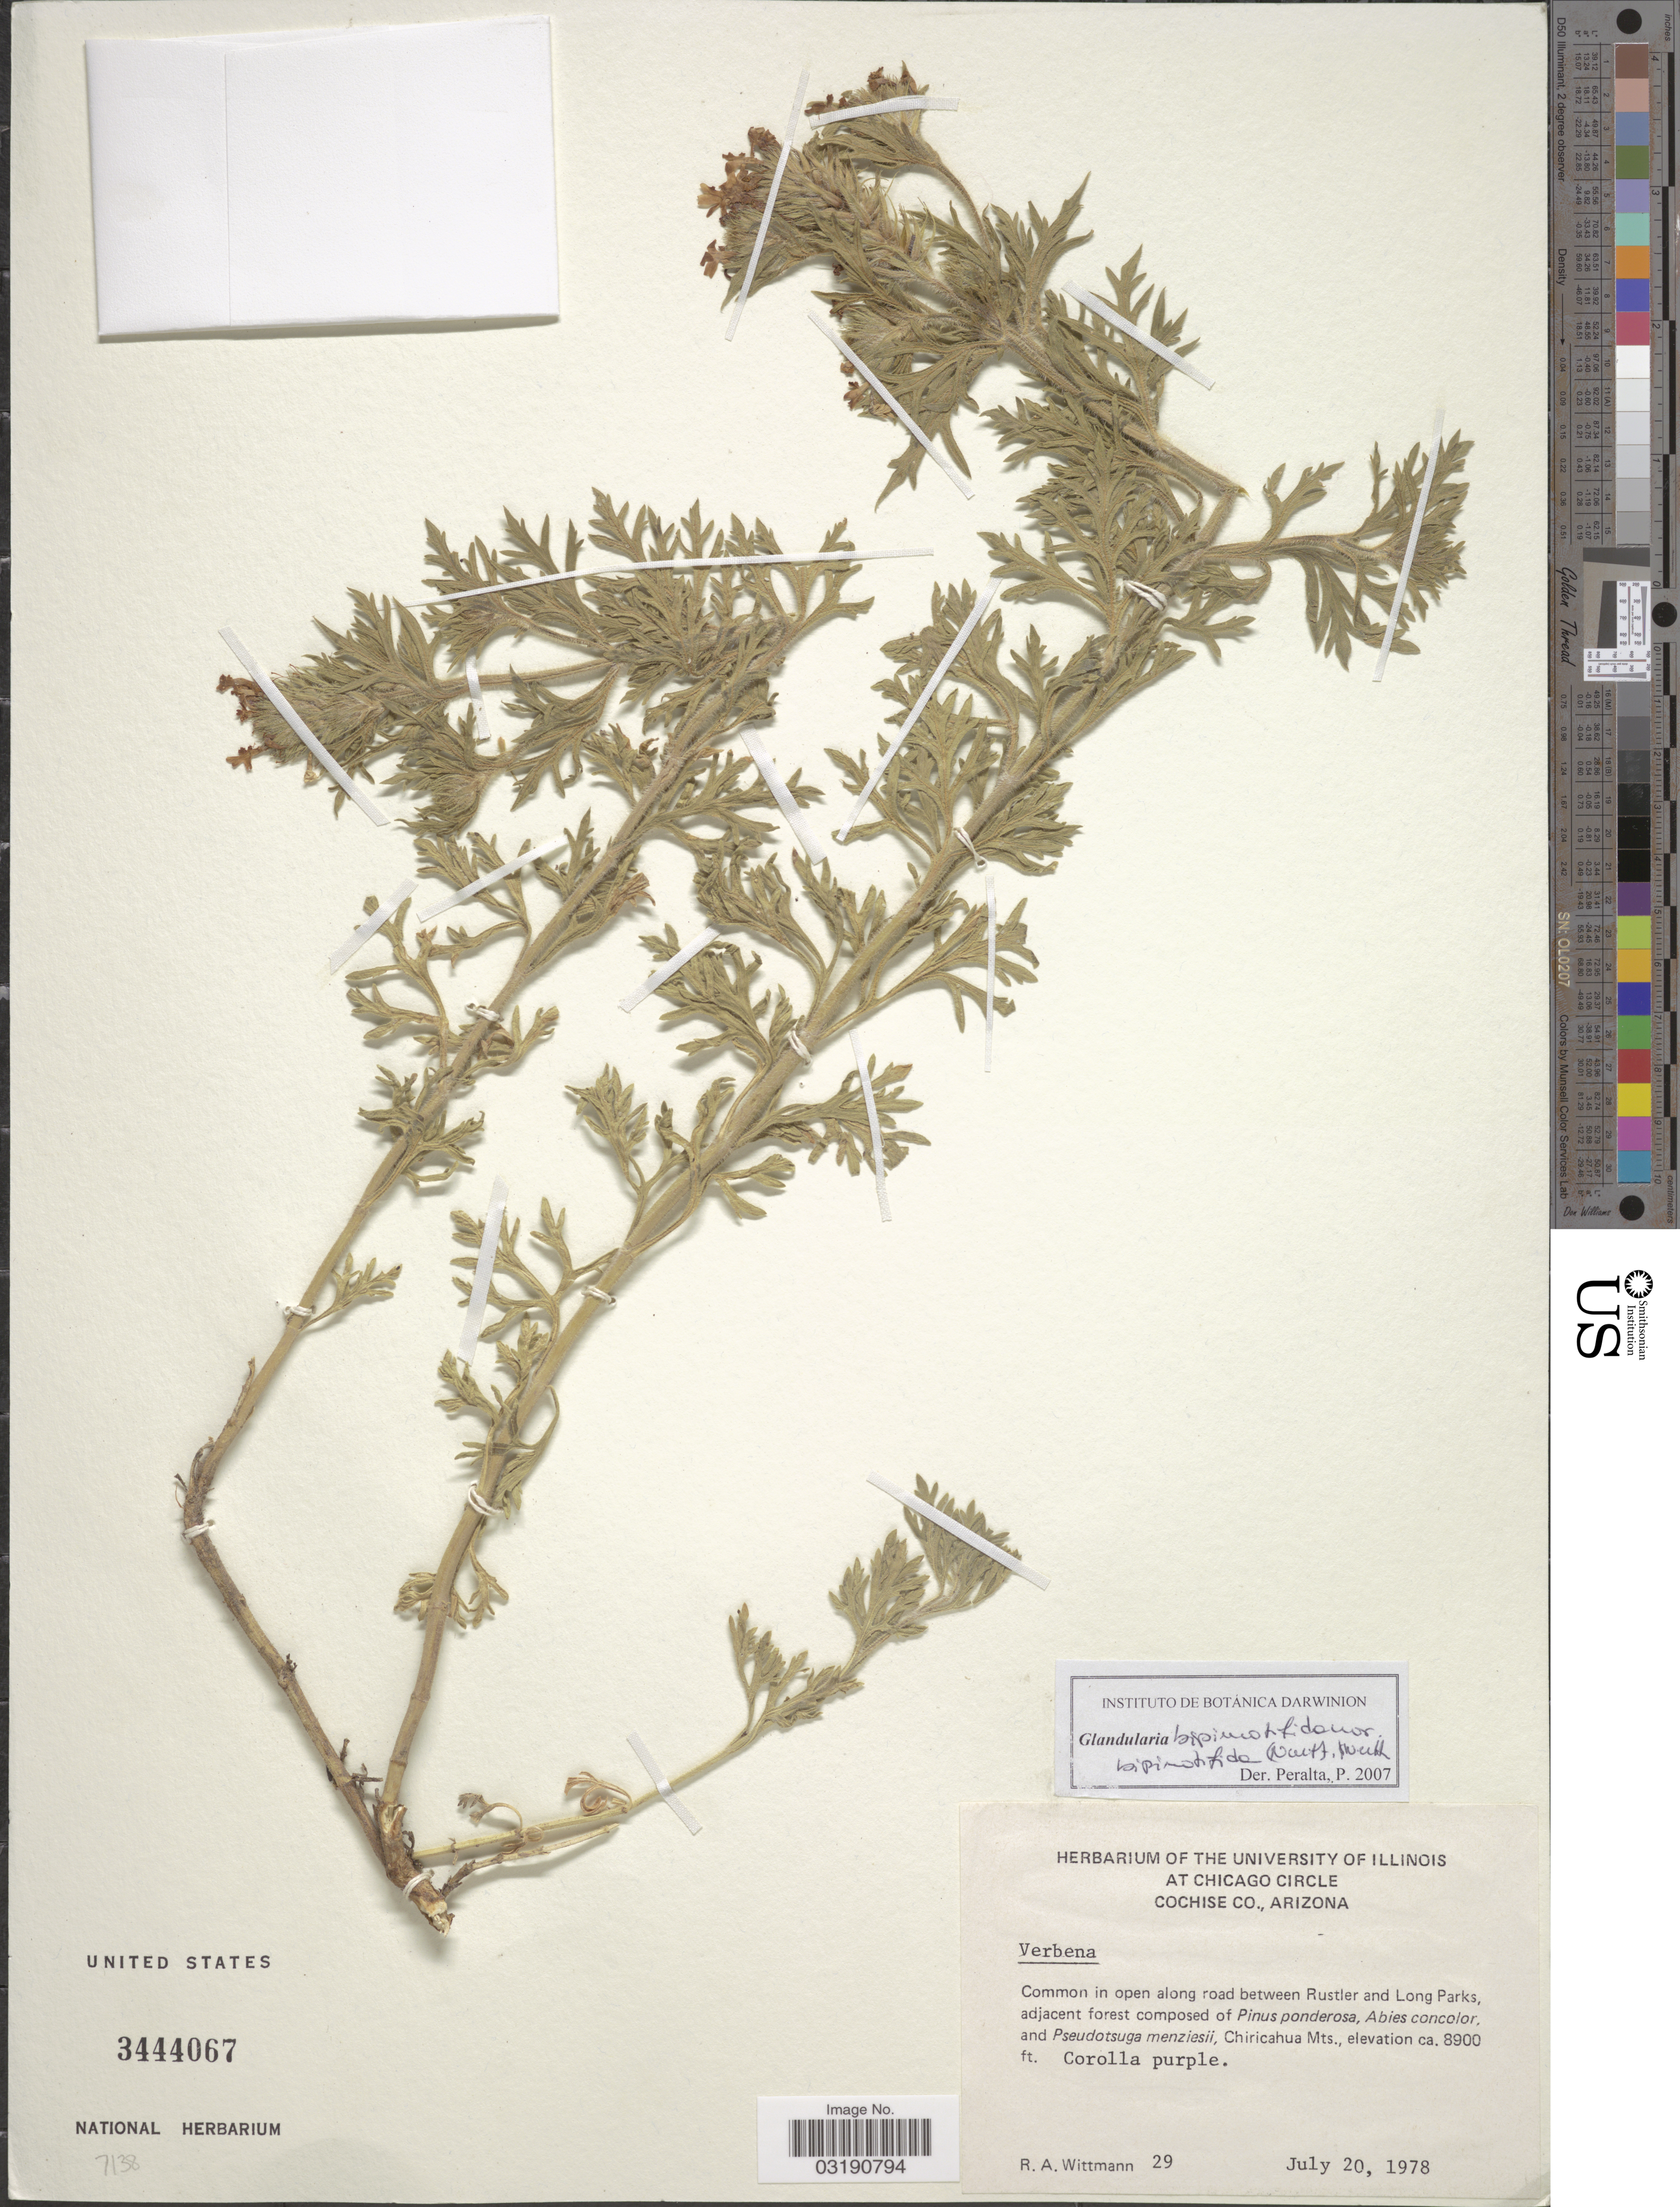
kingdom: Plantae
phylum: Tracheophyta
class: Magnoliopsida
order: Lamiales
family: Verbenaceae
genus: Verbena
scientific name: Verbena bipinnatifida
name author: (Schauer) Nutt.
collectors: R. Wittmann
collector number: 29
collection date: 1978-07-20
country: United States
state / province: Arizona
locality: In open along road between Rustler and Long Parks. Chiricahua Mts.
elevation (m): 2713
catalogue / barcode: US 3444067